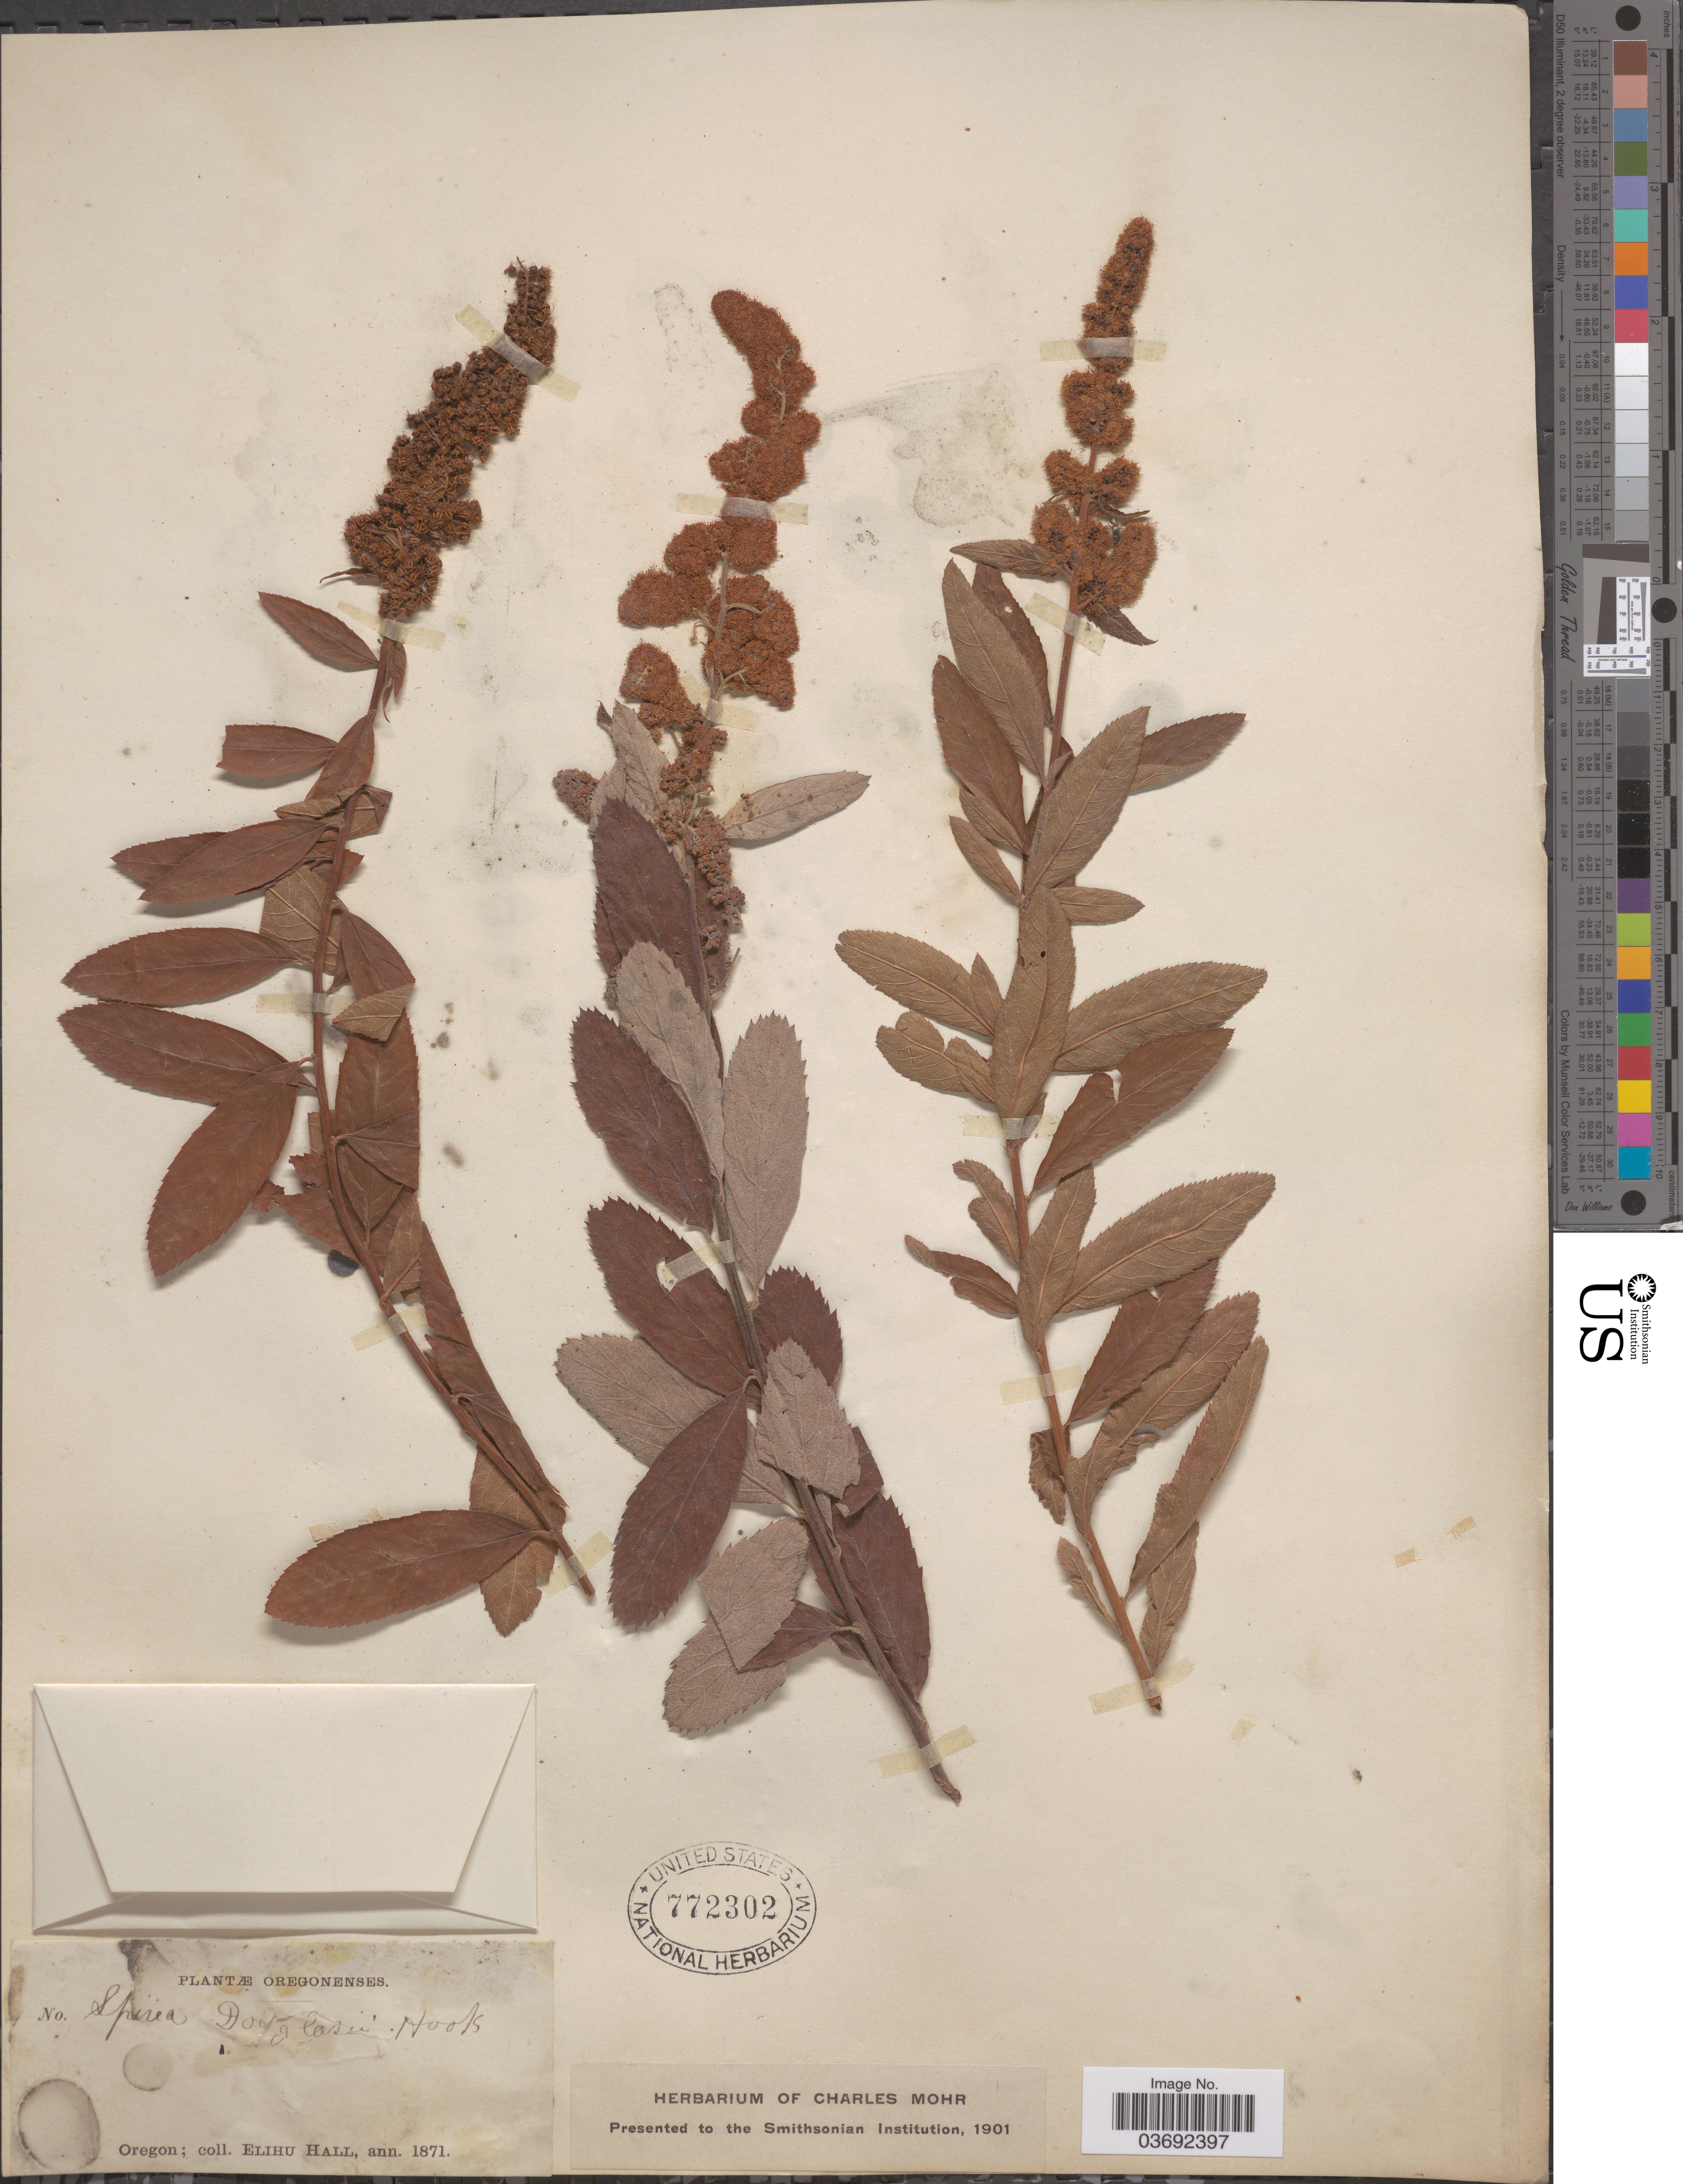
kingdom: Plantae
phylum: Tracheophyta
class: Magnoliopsida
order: Rosales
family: Rosaceae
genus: Spiraea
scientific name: Spiraea douglasii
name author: Hook.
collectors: E. Hall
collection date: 1871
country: United States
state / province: Oregon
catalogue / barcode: US 772302